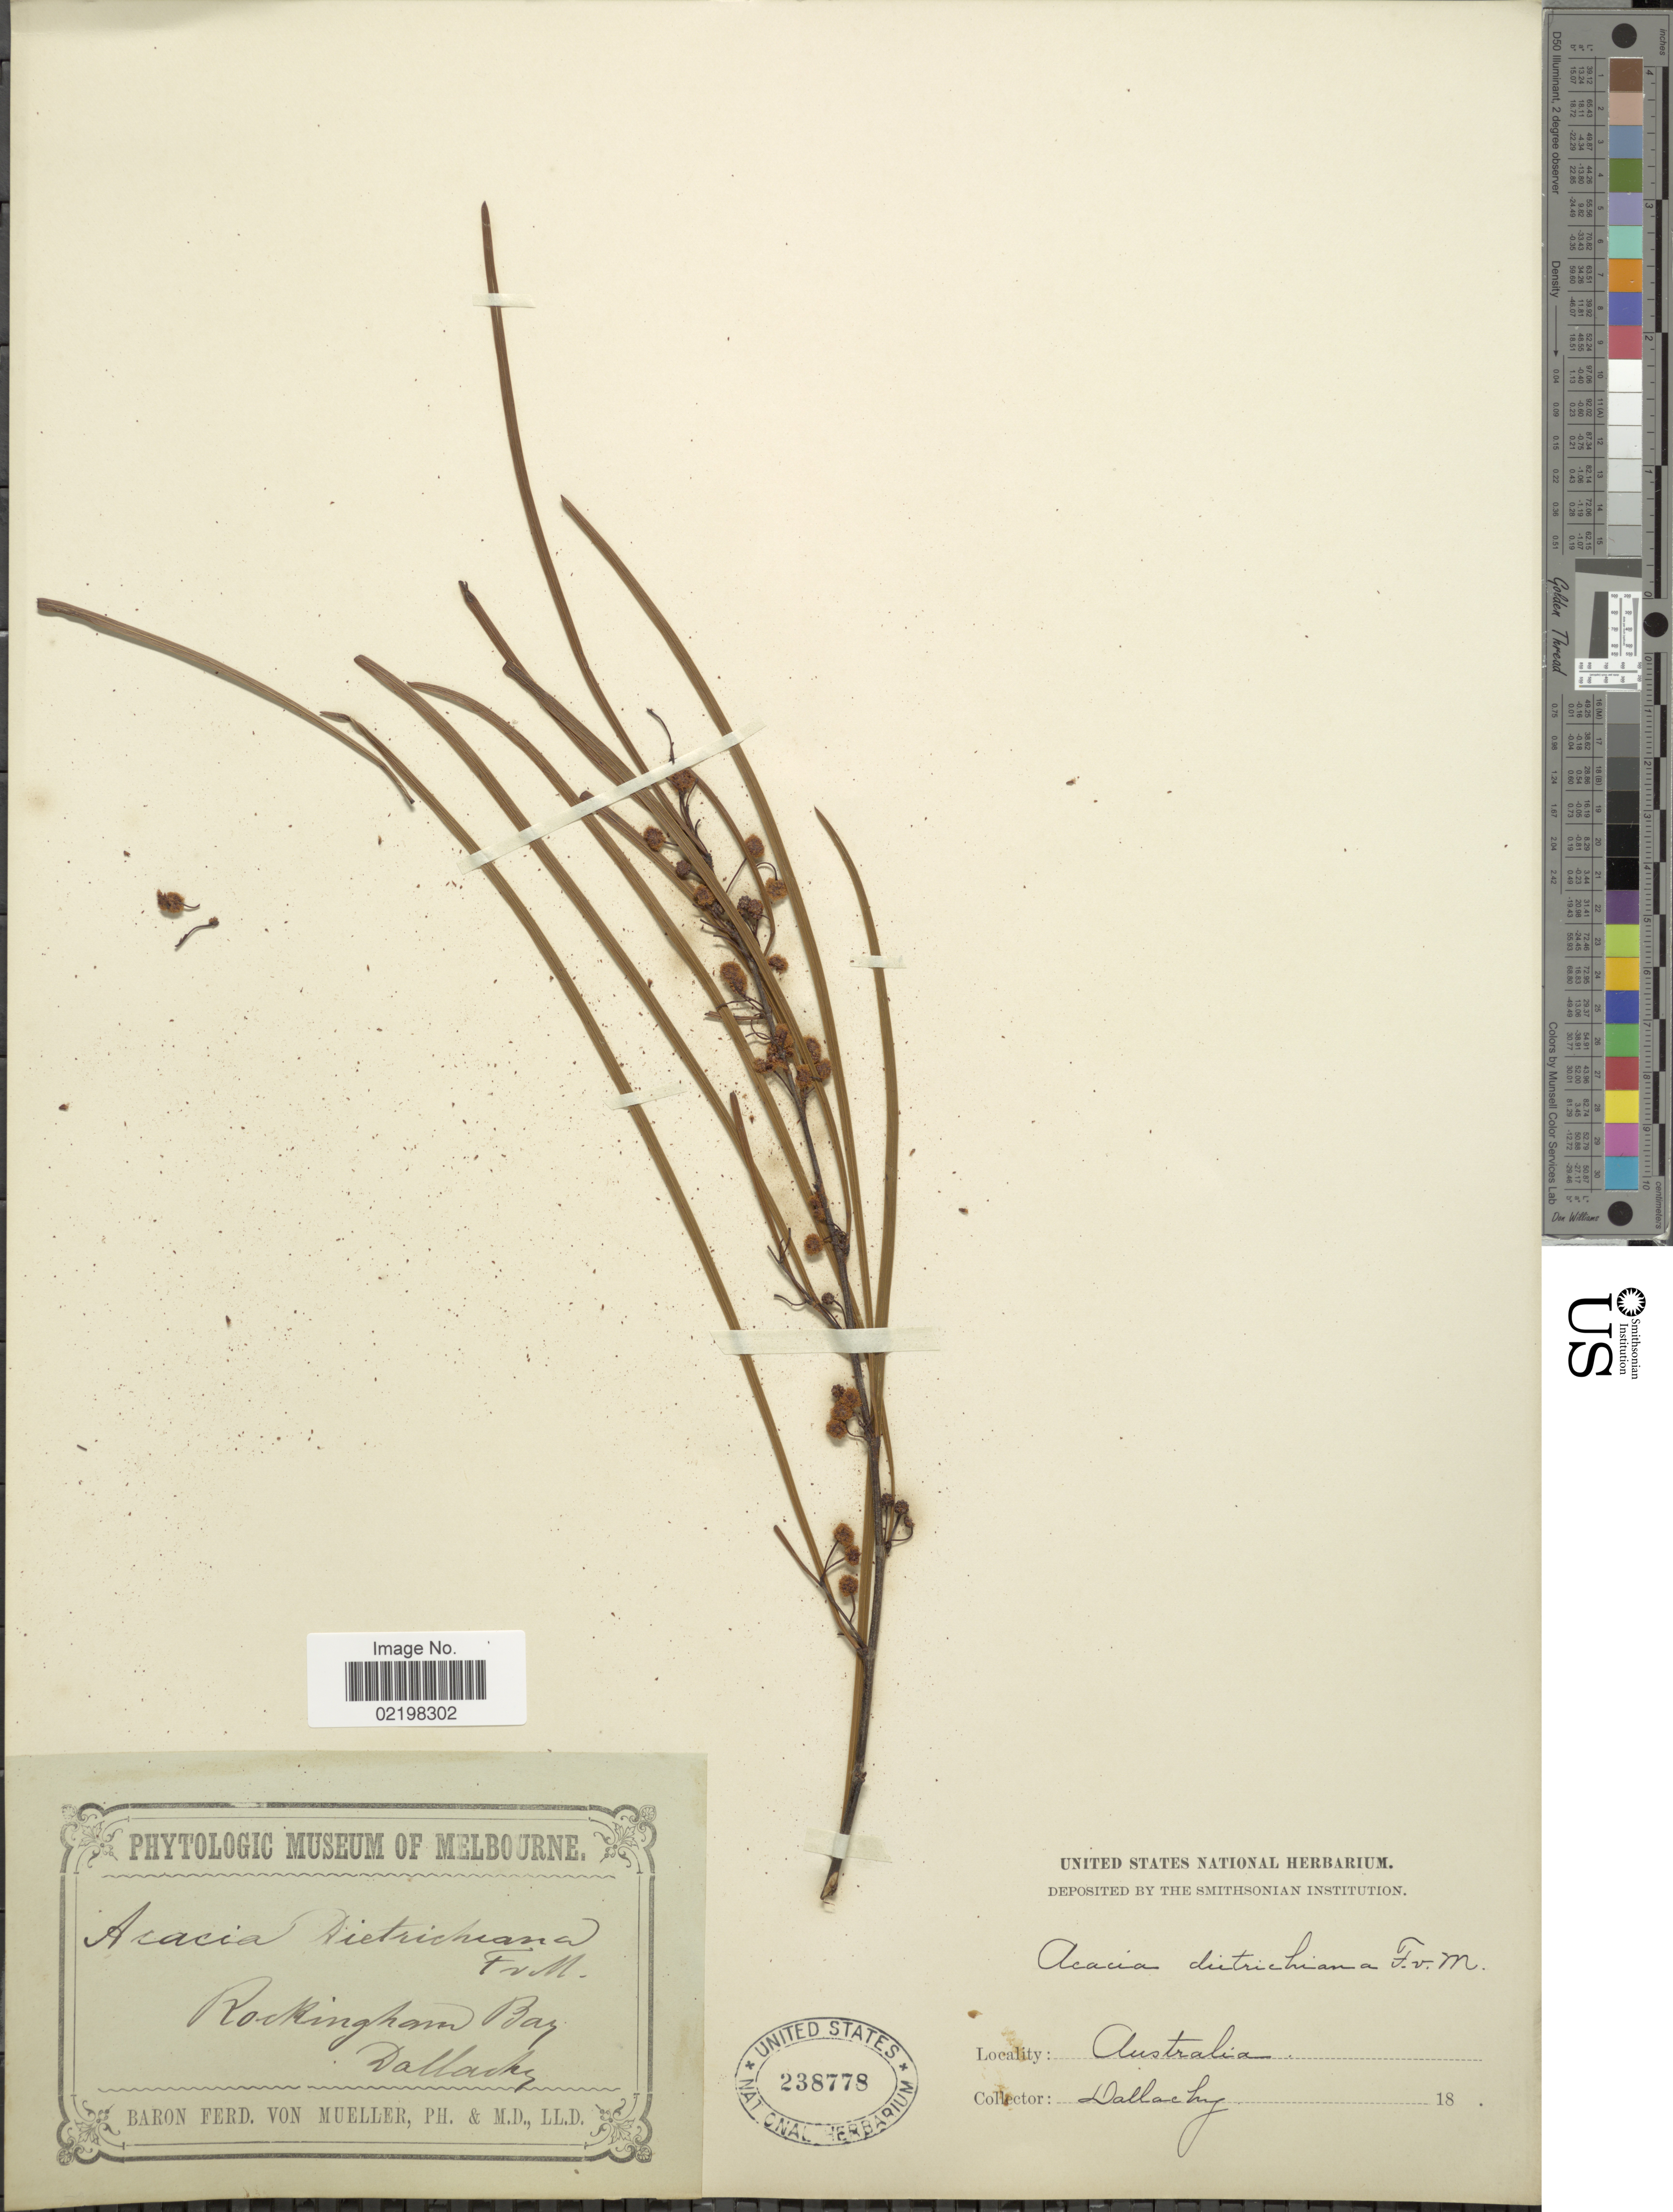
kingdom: Plantae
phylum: Tracheophyta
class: Magnoliopsida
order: Fabales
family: Fabaceae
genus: Acacia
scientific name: Acacia dietrichiana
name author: F. Muell.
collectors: Dallachy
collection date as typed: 18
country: Australia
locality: Rockingham Bay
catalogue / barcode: US 238778